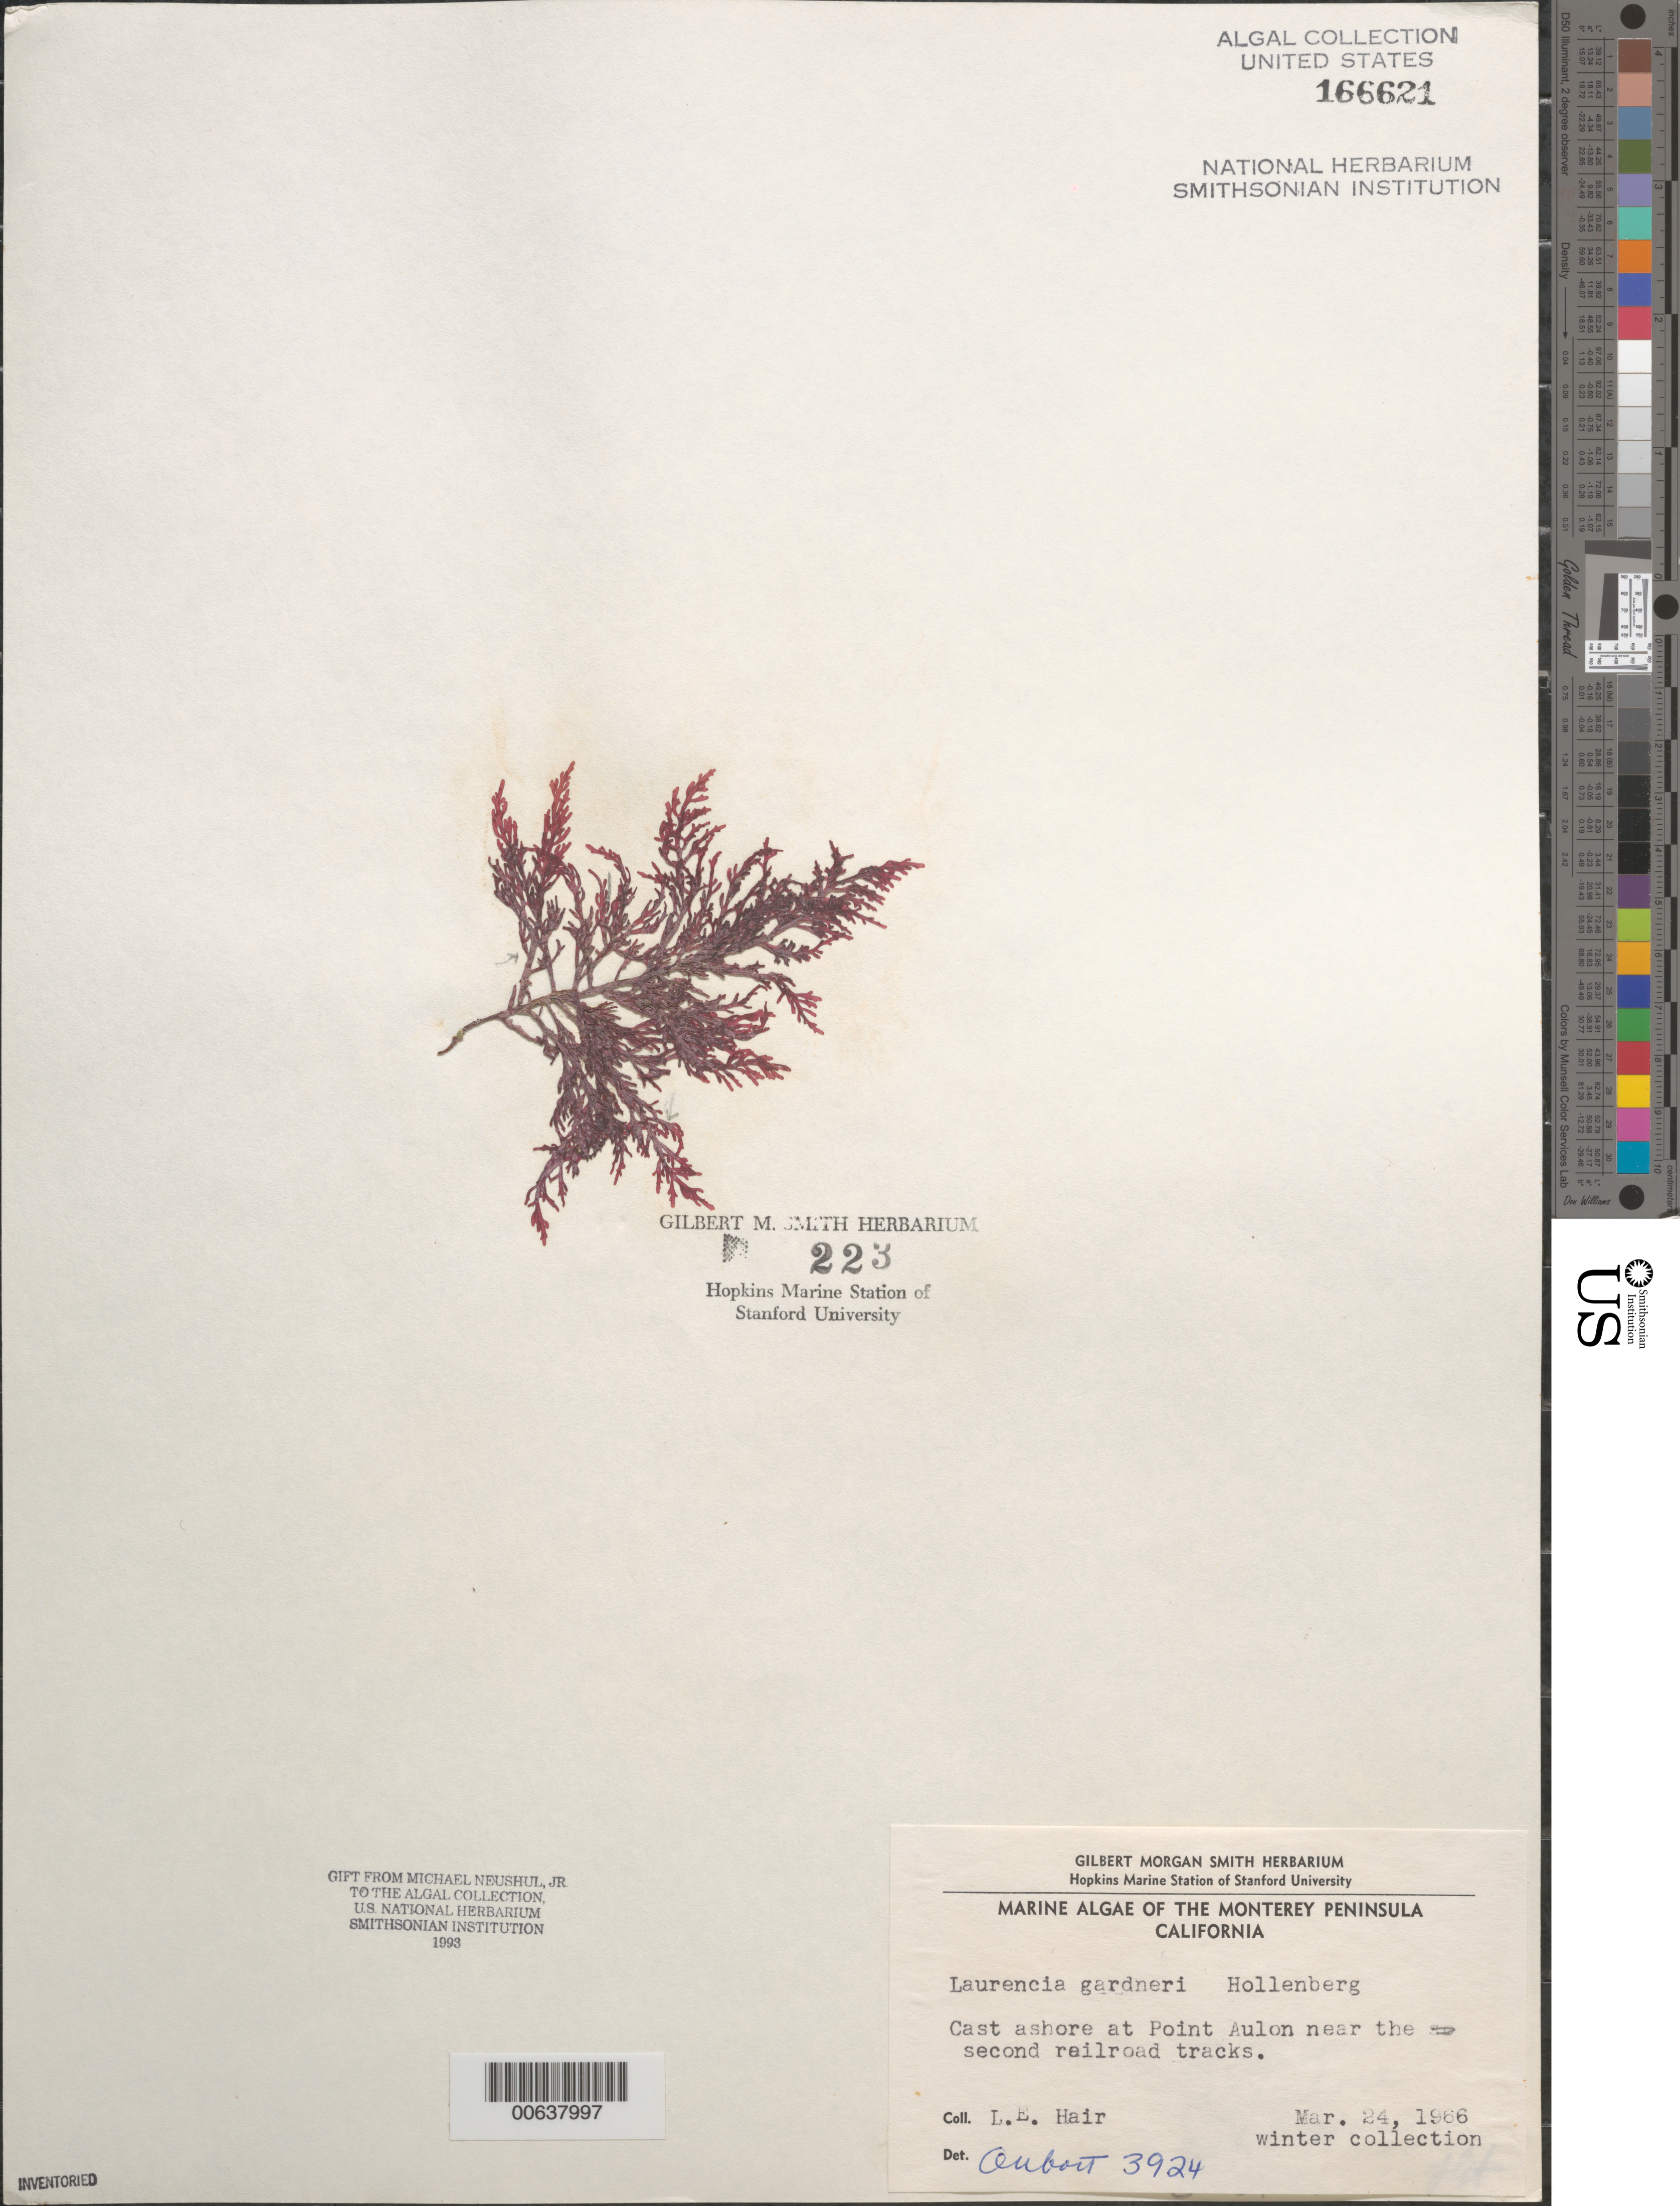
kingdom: Plantae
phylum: Rhodophyta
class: Florideophyceae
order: Ceramiales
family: Rhodomelaceae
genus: Laurencia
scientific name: Laurencia gardneri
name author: Hollenb. in G.M. Sm. & Hollenb.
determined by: Abbott, Isabella A.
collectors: L. Hair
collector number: IAA 3924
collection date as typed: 24 Mar 1966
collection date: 1966-03-24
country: United States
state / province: California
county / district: Monterey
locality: Point Aulon near second railroad tracks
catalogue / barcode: US 166621